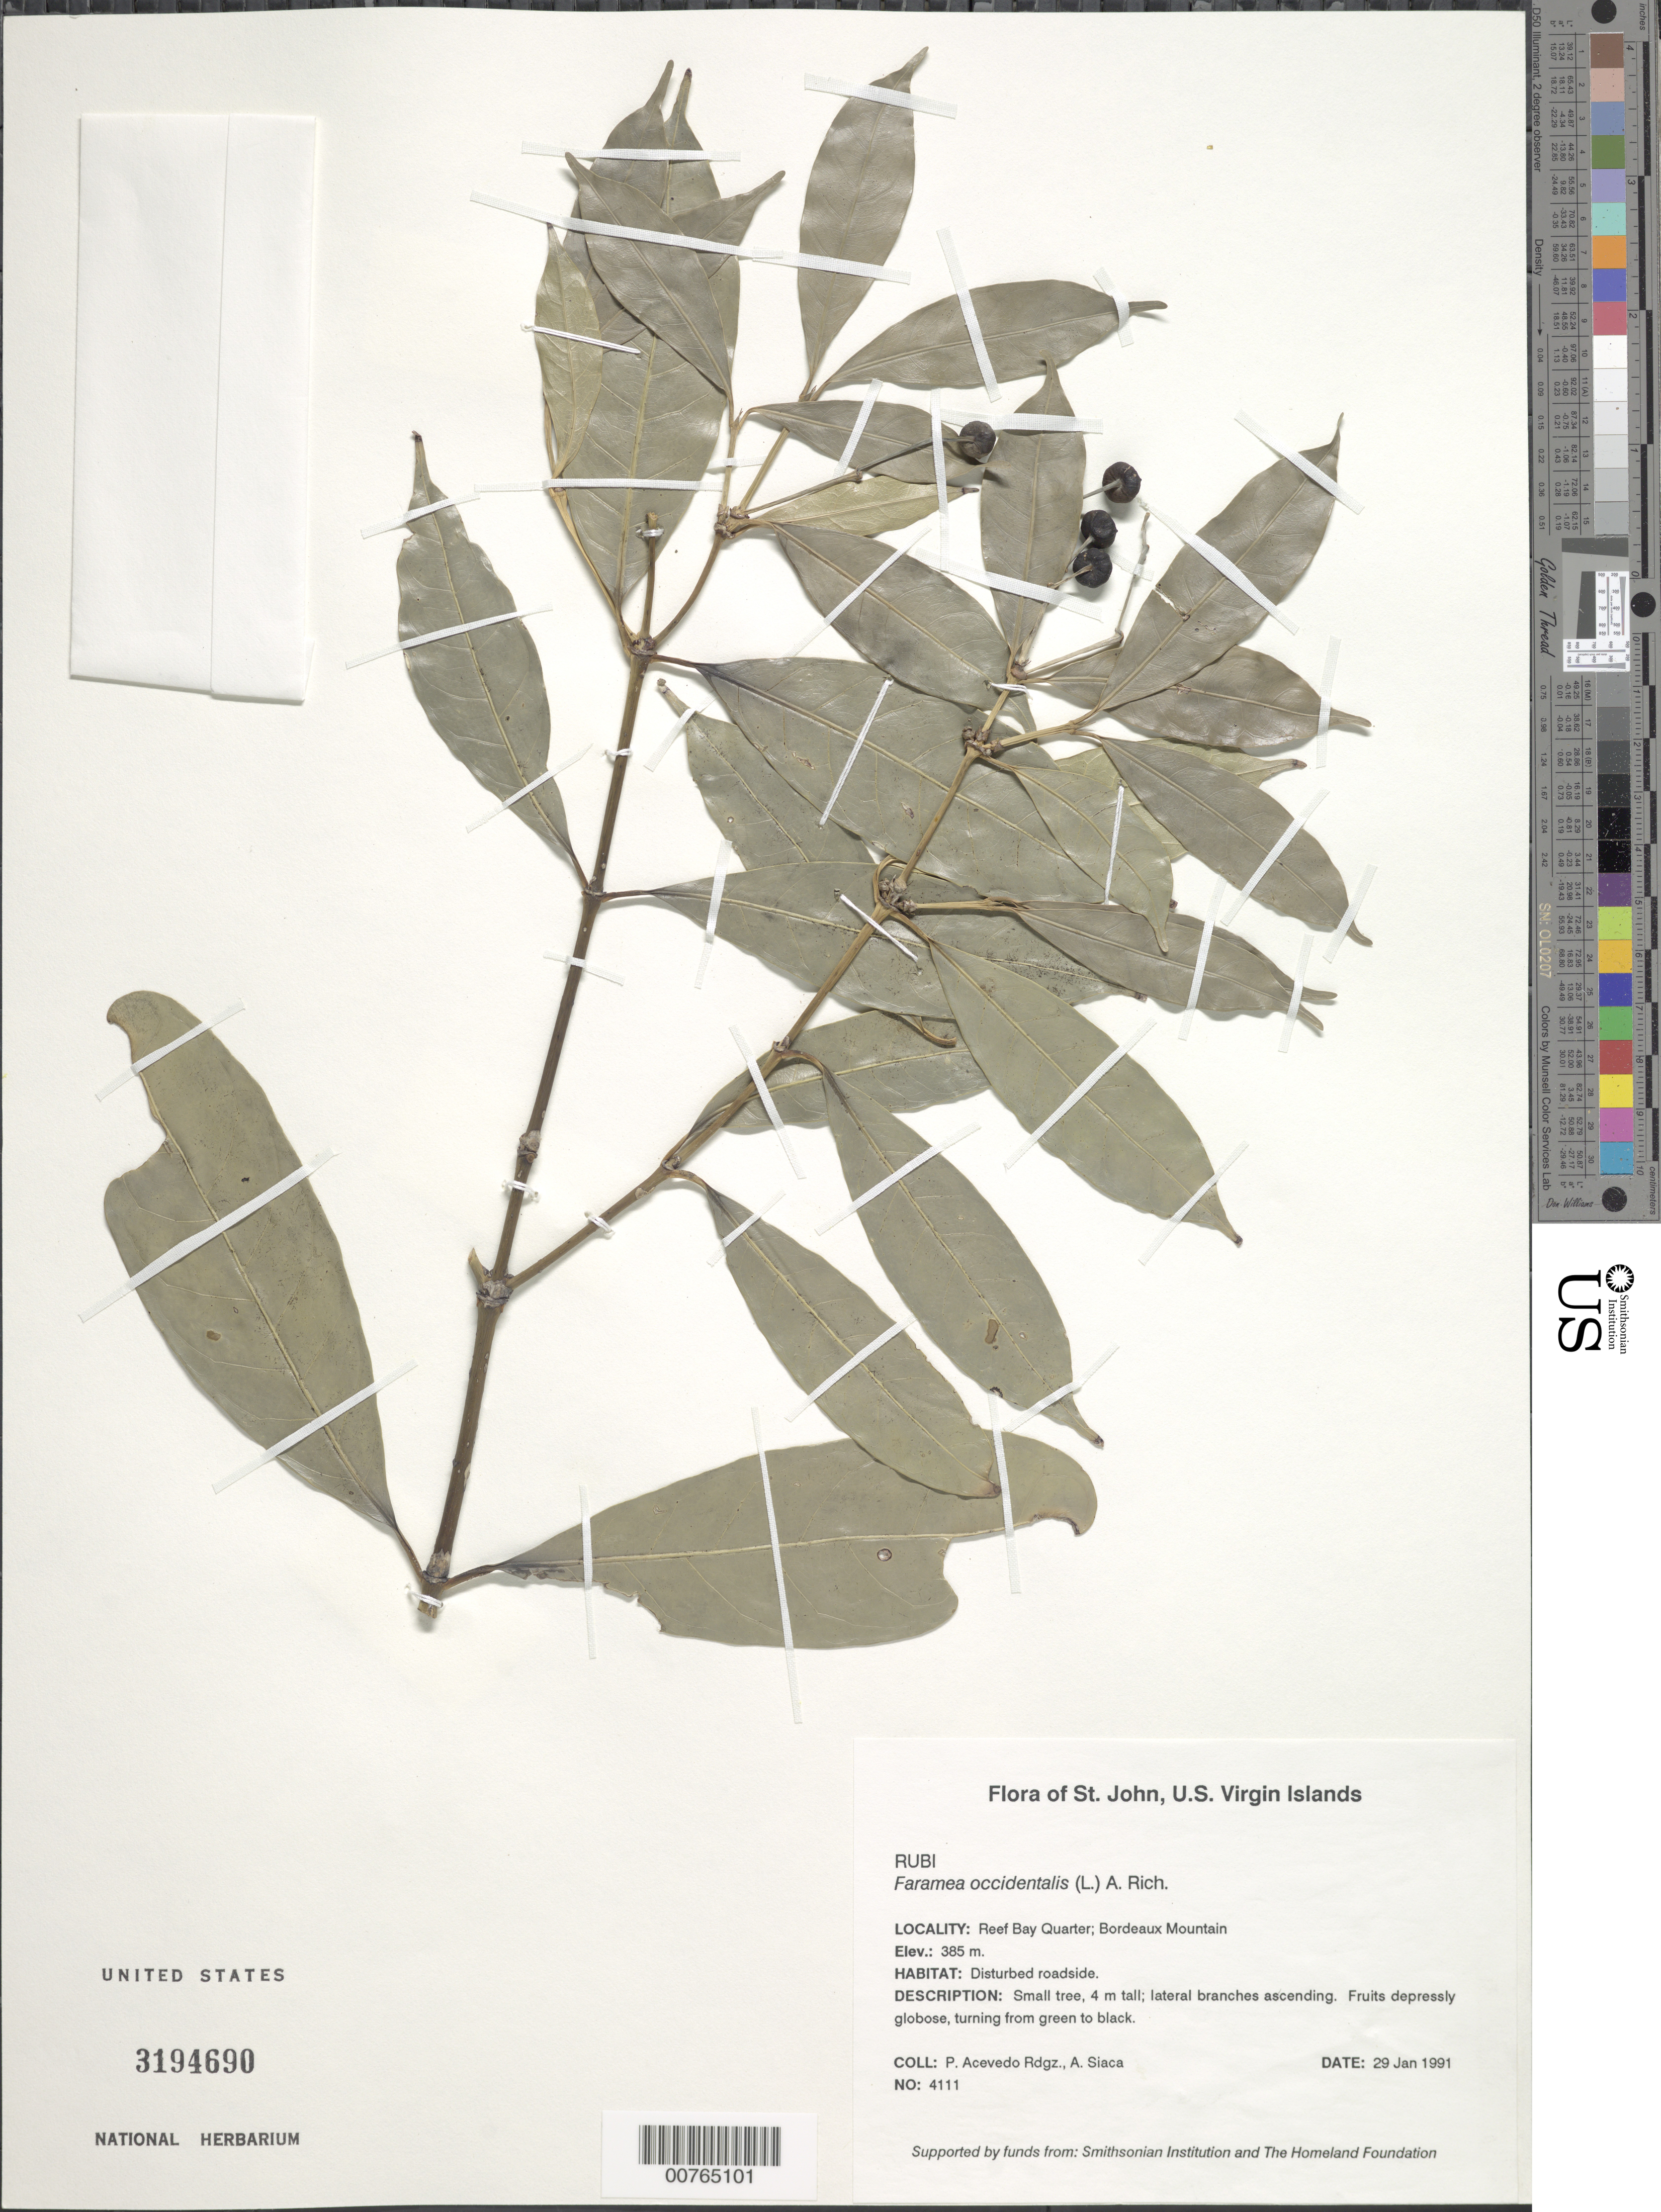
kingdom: Plantae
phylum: Tracheophyta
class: Magnoliopsida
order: Gentianales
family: Rubiaceae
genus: Faramea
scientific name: Faramea occidentalis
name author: (L.) A. Rich.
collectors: P. Acevedo-Rodr. & A. Siaca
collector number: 4111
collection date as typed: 29 Jan 1991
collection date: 1991-01-29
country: U.S. Virgin Islands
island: St. John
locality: Reef Bay Quarter; Bordeaux Mountain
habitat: Disturbed roadside.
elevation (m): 385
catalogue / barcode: US 3194690